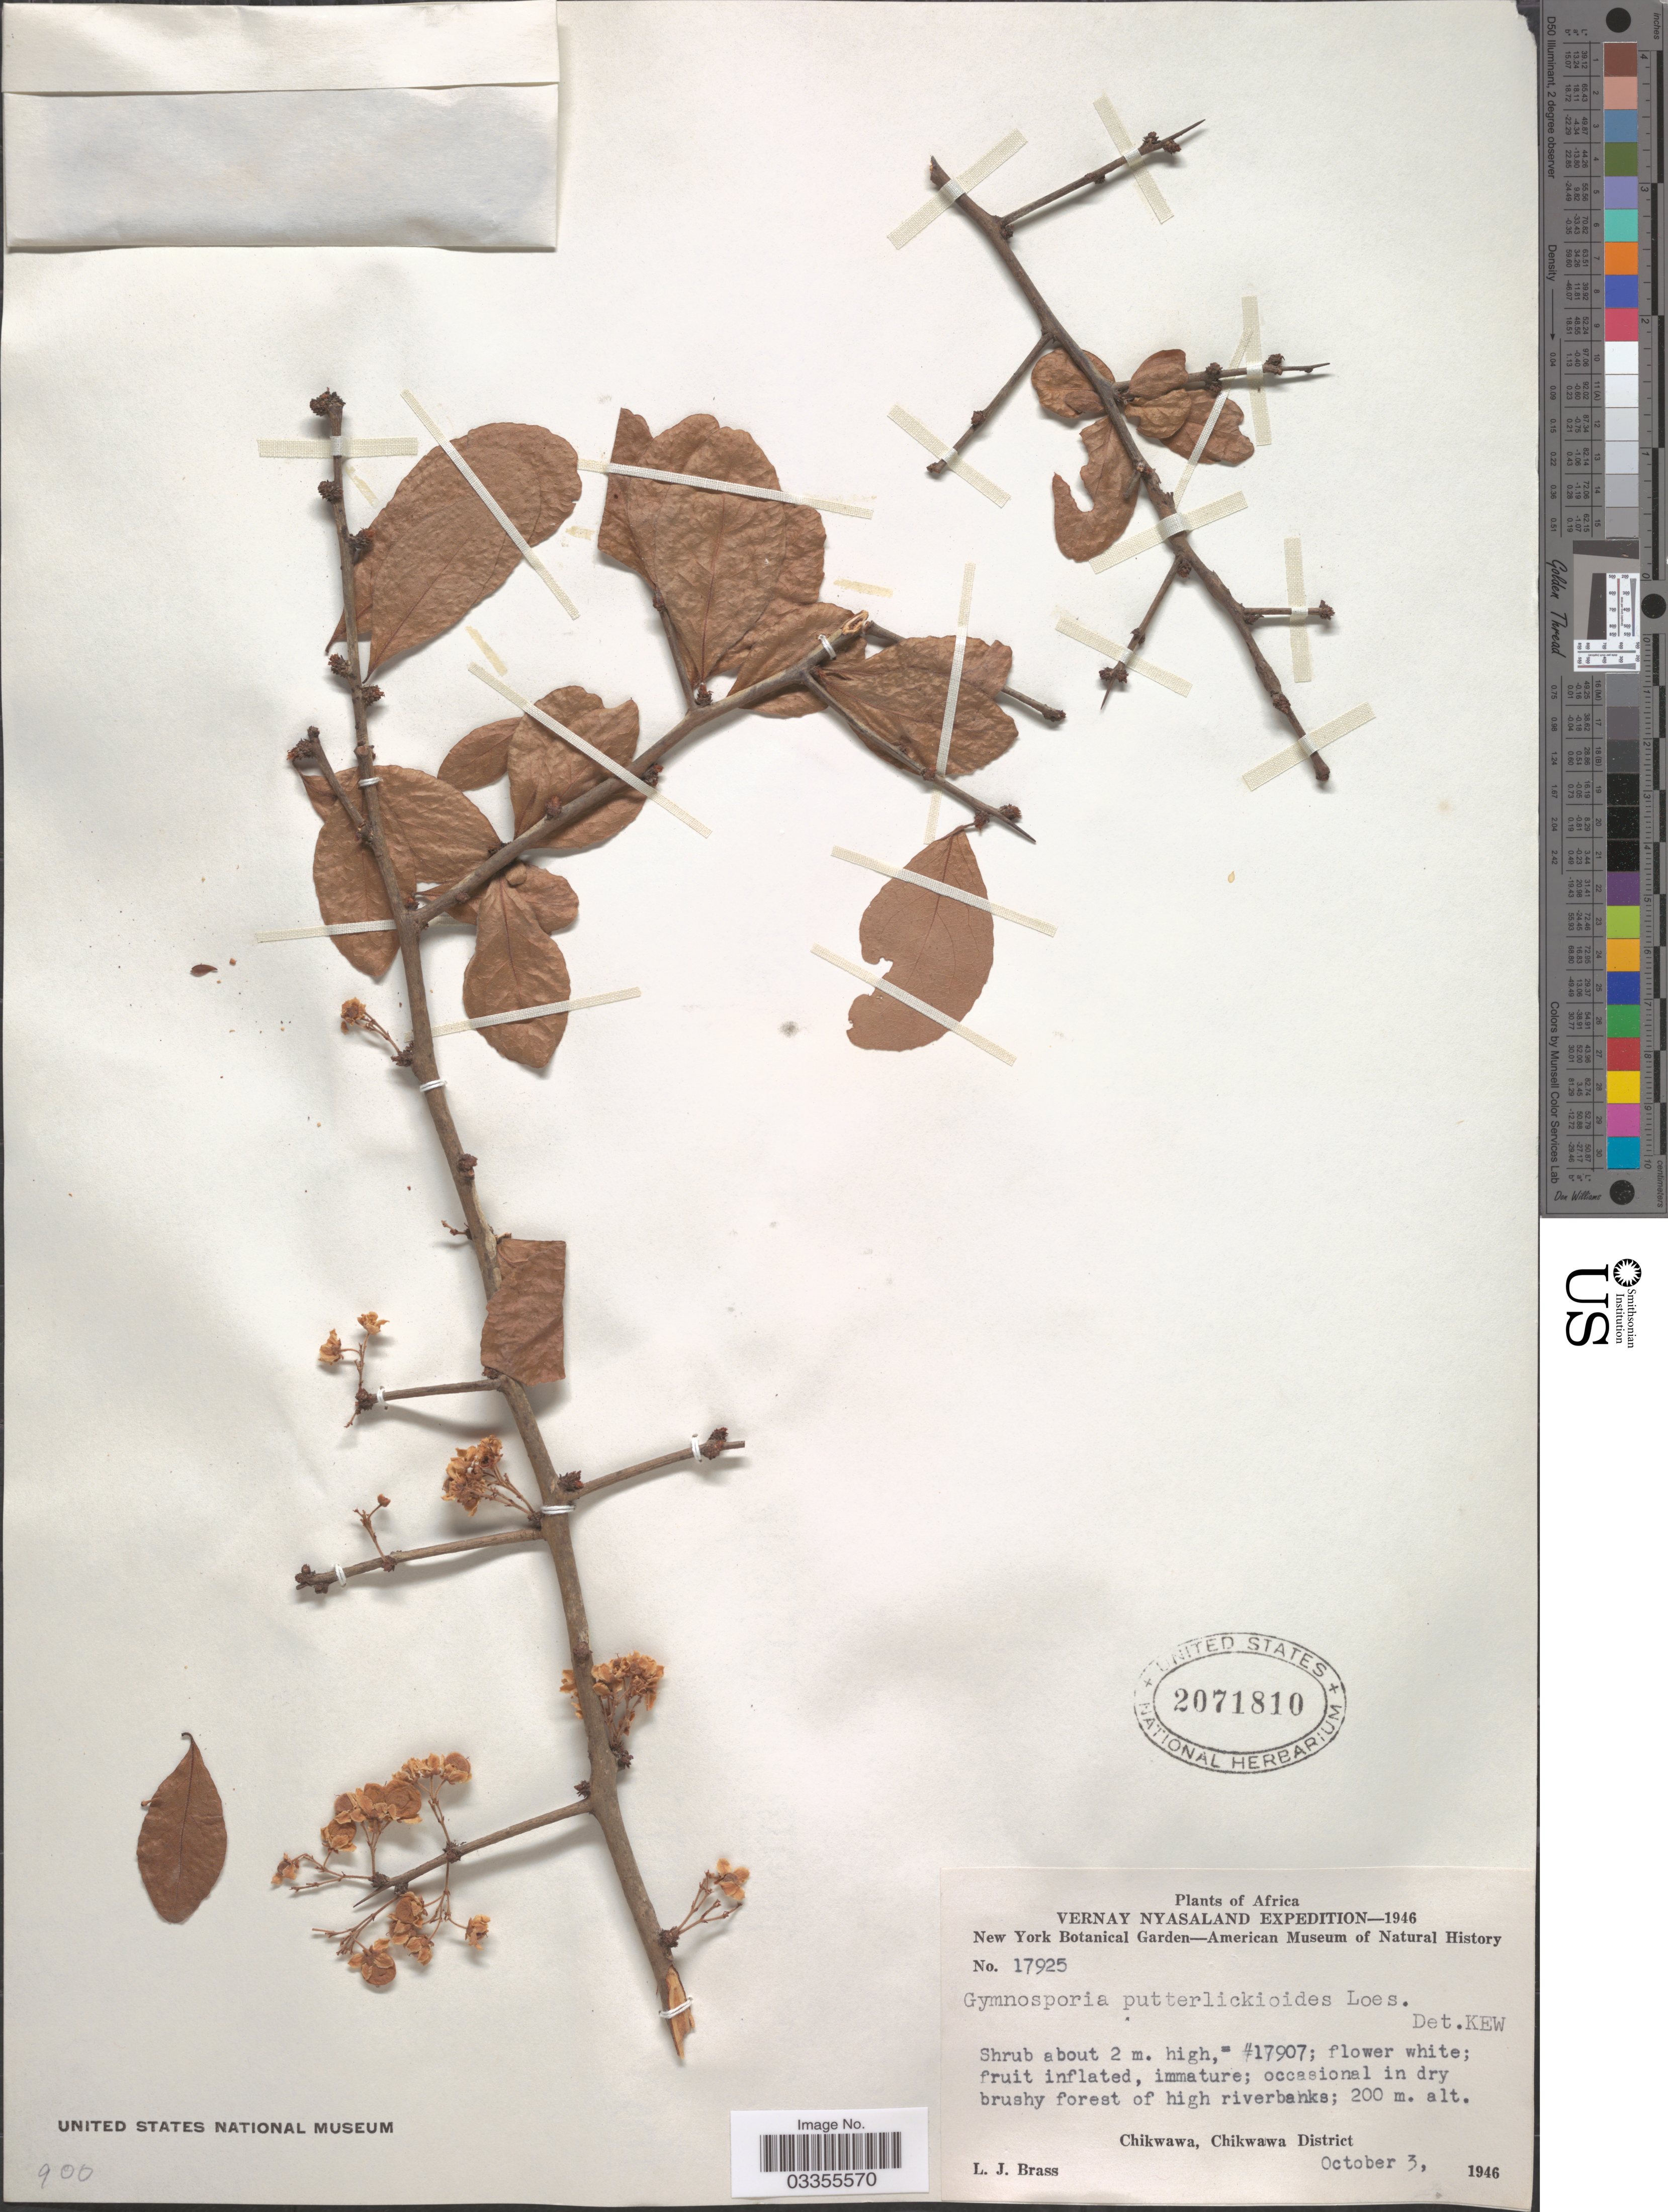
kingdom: Plantae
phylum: Tracheophyta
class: Magnoliopsida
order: Celastrales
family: Celastraceae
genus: Gymnosporia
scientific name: Gymnosporia putterlickioides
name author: Loes.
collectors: L. J. Brass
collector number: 17925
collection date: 1946-10-03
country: Malawi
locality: Vernay Nyasaland. Chikwawa, Chikwawa District.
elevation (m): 200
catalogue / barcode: US 2071810